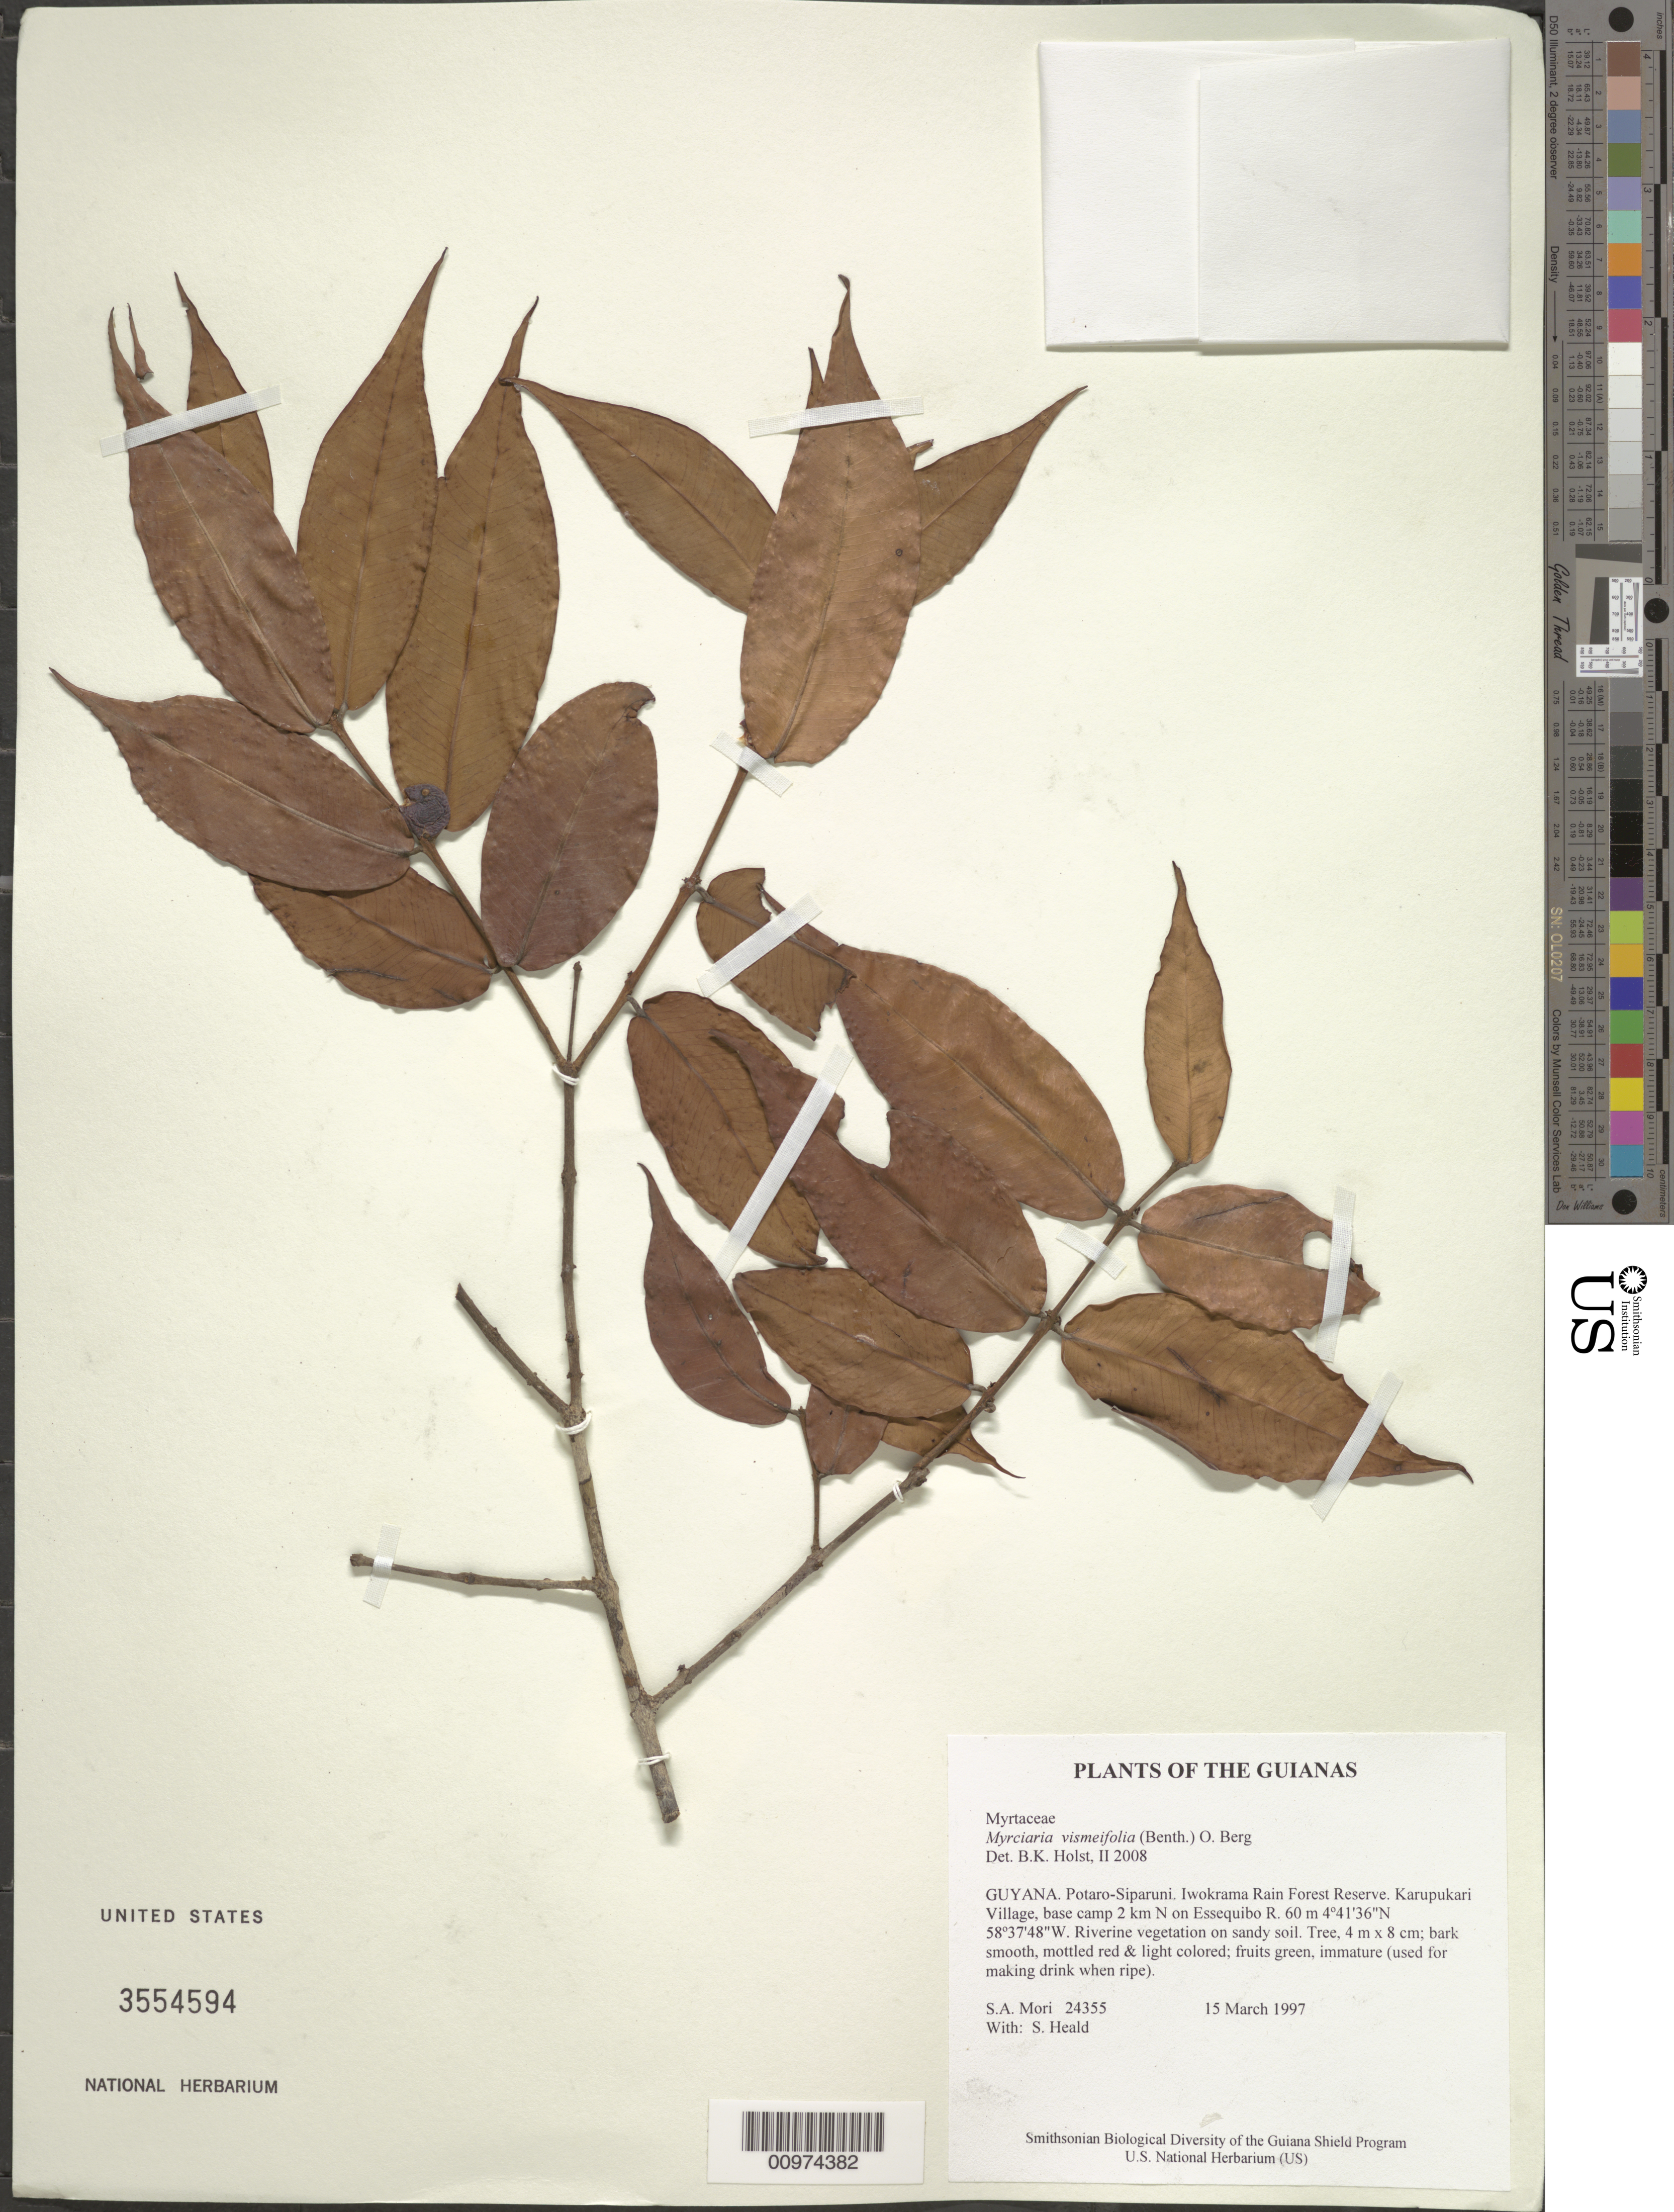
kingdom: Plantae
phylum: Tracheophyta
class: Magnoliopsida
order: Myrtales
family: Myrtaceae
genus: Myrciaria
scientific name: Myrciaria vismiifolia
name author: (Benth.) O. Berg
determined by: Holst, Bruce K.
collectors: S. Mori & S. Heald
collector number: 24355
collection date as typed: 15 March 1997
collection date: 1997-03-15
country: Guyana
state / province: Potaro-Siparuni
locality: Iwokrama Rain Forest Reserve. Karupukari Village, base camp 2 km N on Essequibo R.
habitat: Riverine vegetation on sandy soil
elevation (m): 60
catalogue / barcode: US 3554594